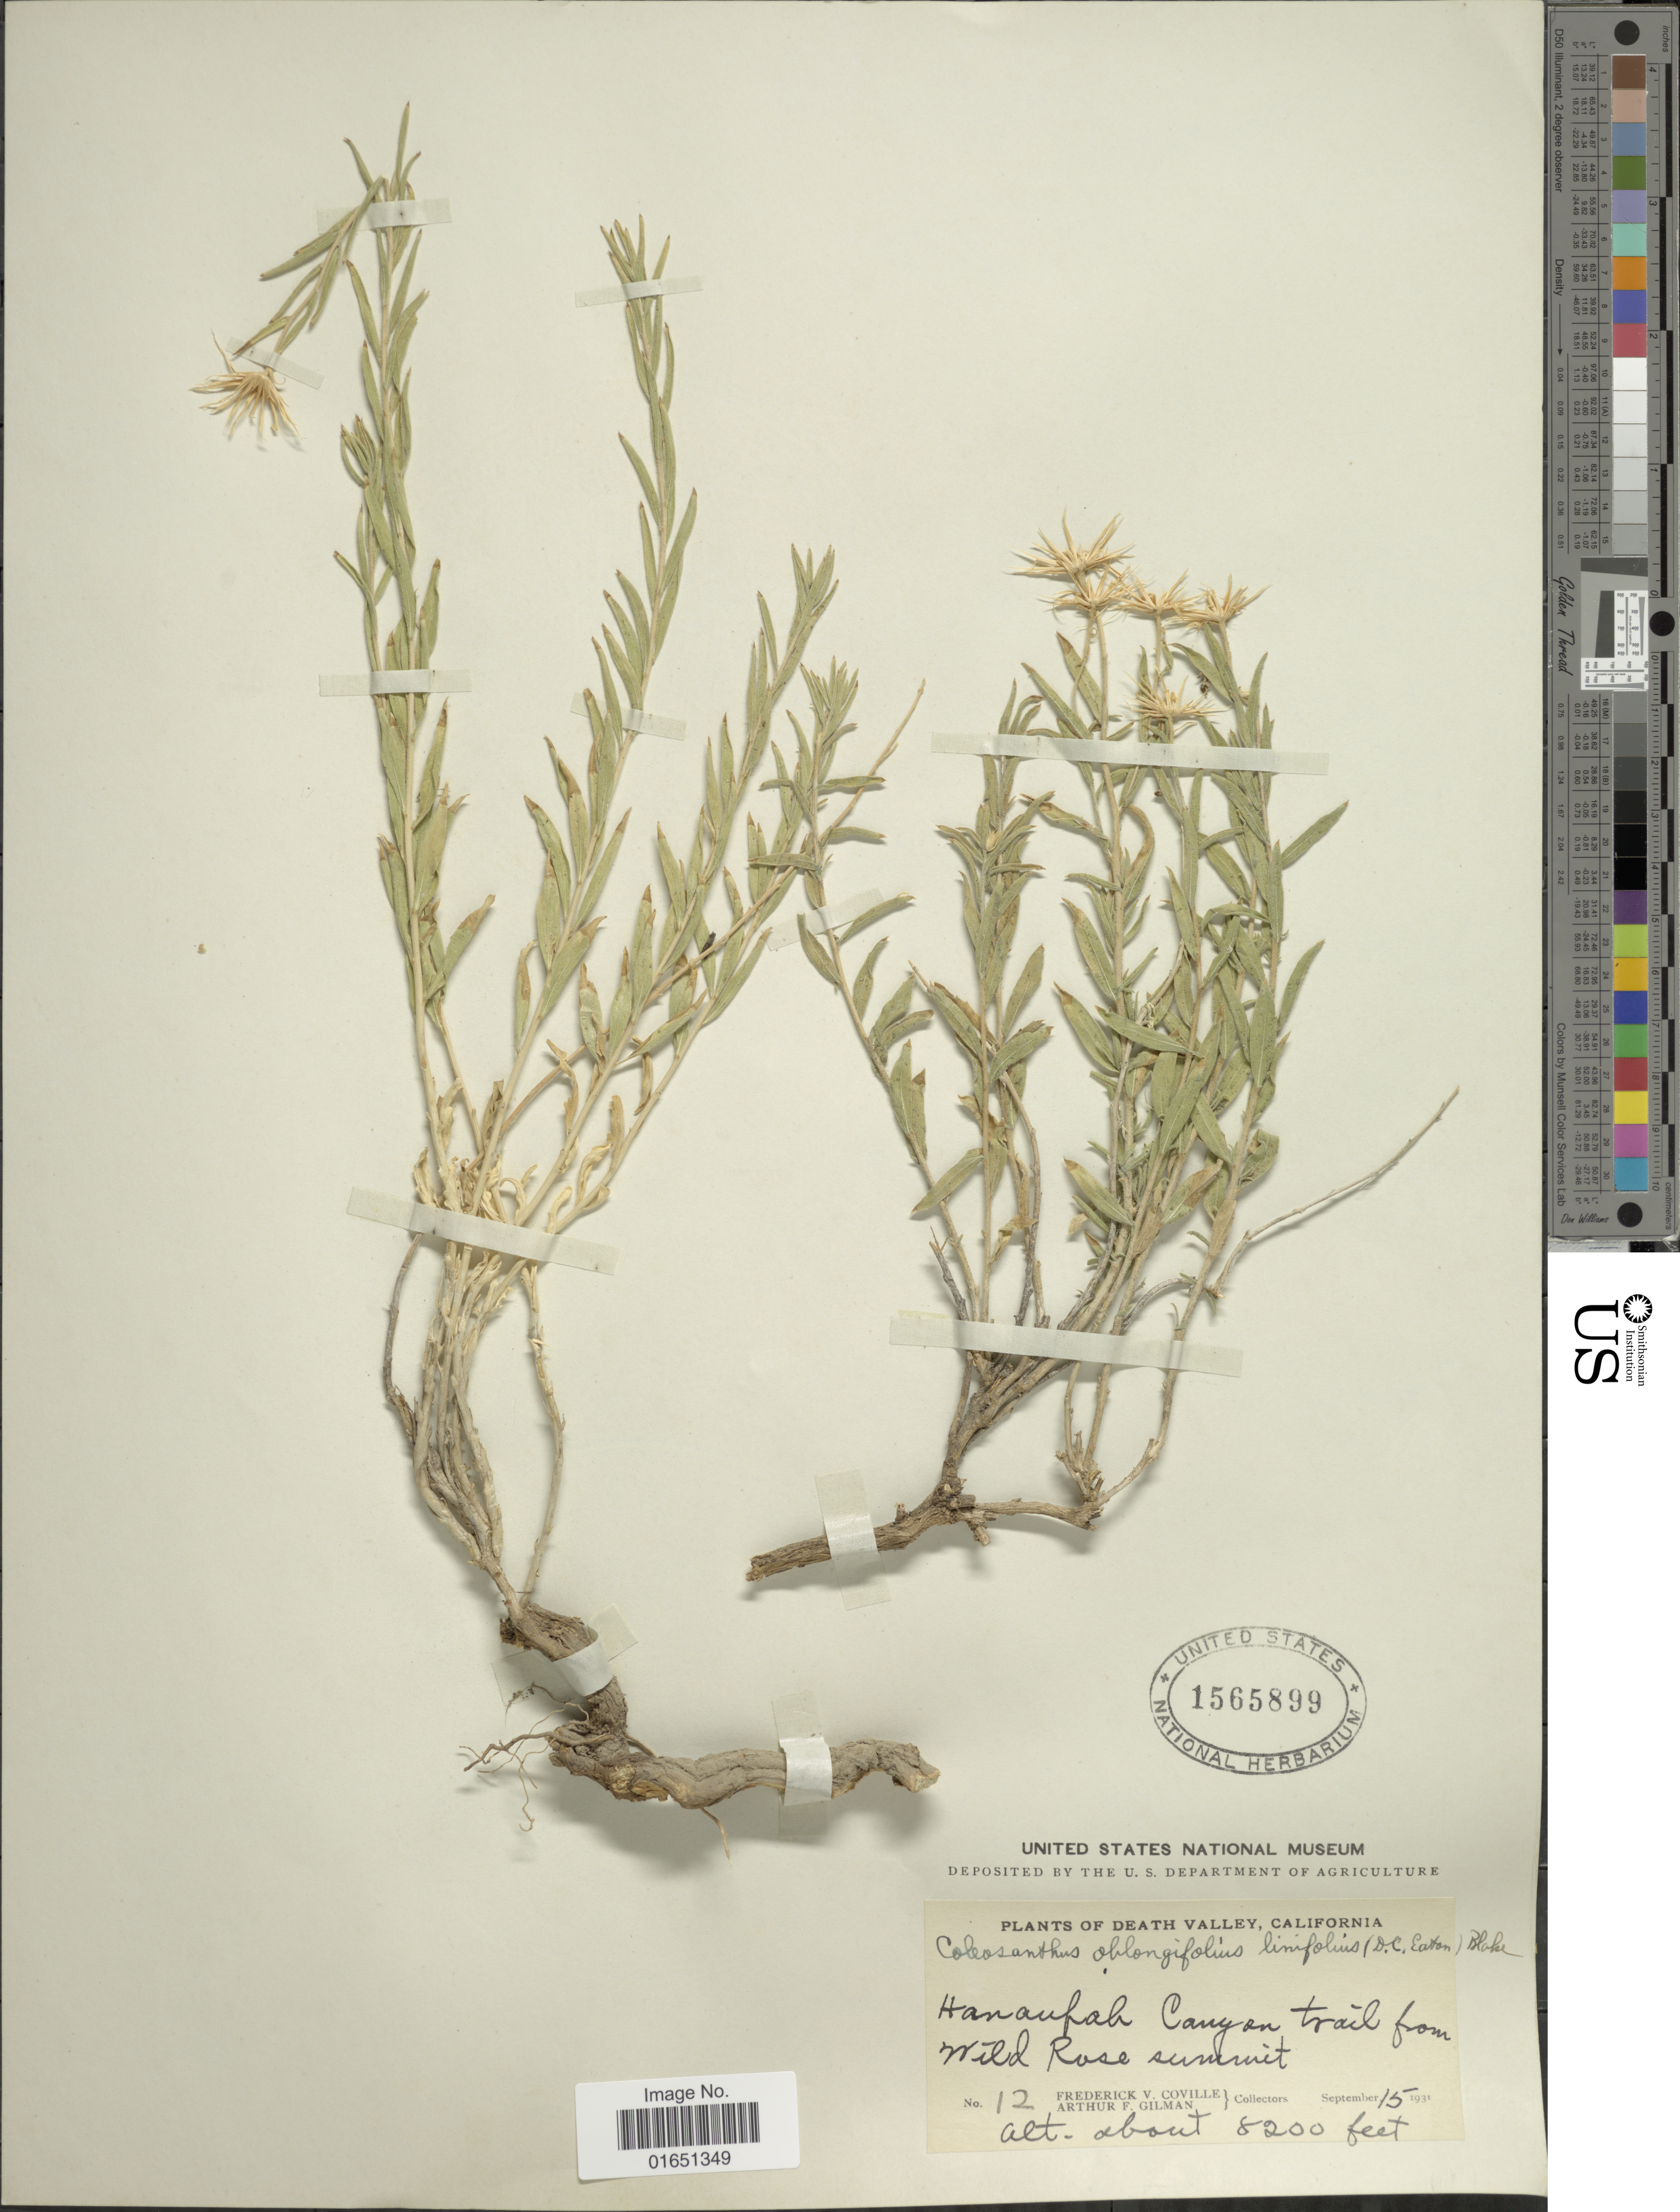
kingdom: Plantae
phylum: Tracheophyta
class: Magnoliopsida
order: Asterales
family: Asteraceae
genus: Brickellia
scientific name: Brickellia oblongifolia var. linifolia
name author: (D.C. Eaton) B.L. Rob.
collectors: F. V. Coville & A. Gilman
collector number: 12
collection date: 1931-09-15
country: United States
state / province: California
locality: Death Valley, Hanaupah Canyon trail from Wild Rose summit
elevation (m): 2499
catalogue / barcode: US 1565899